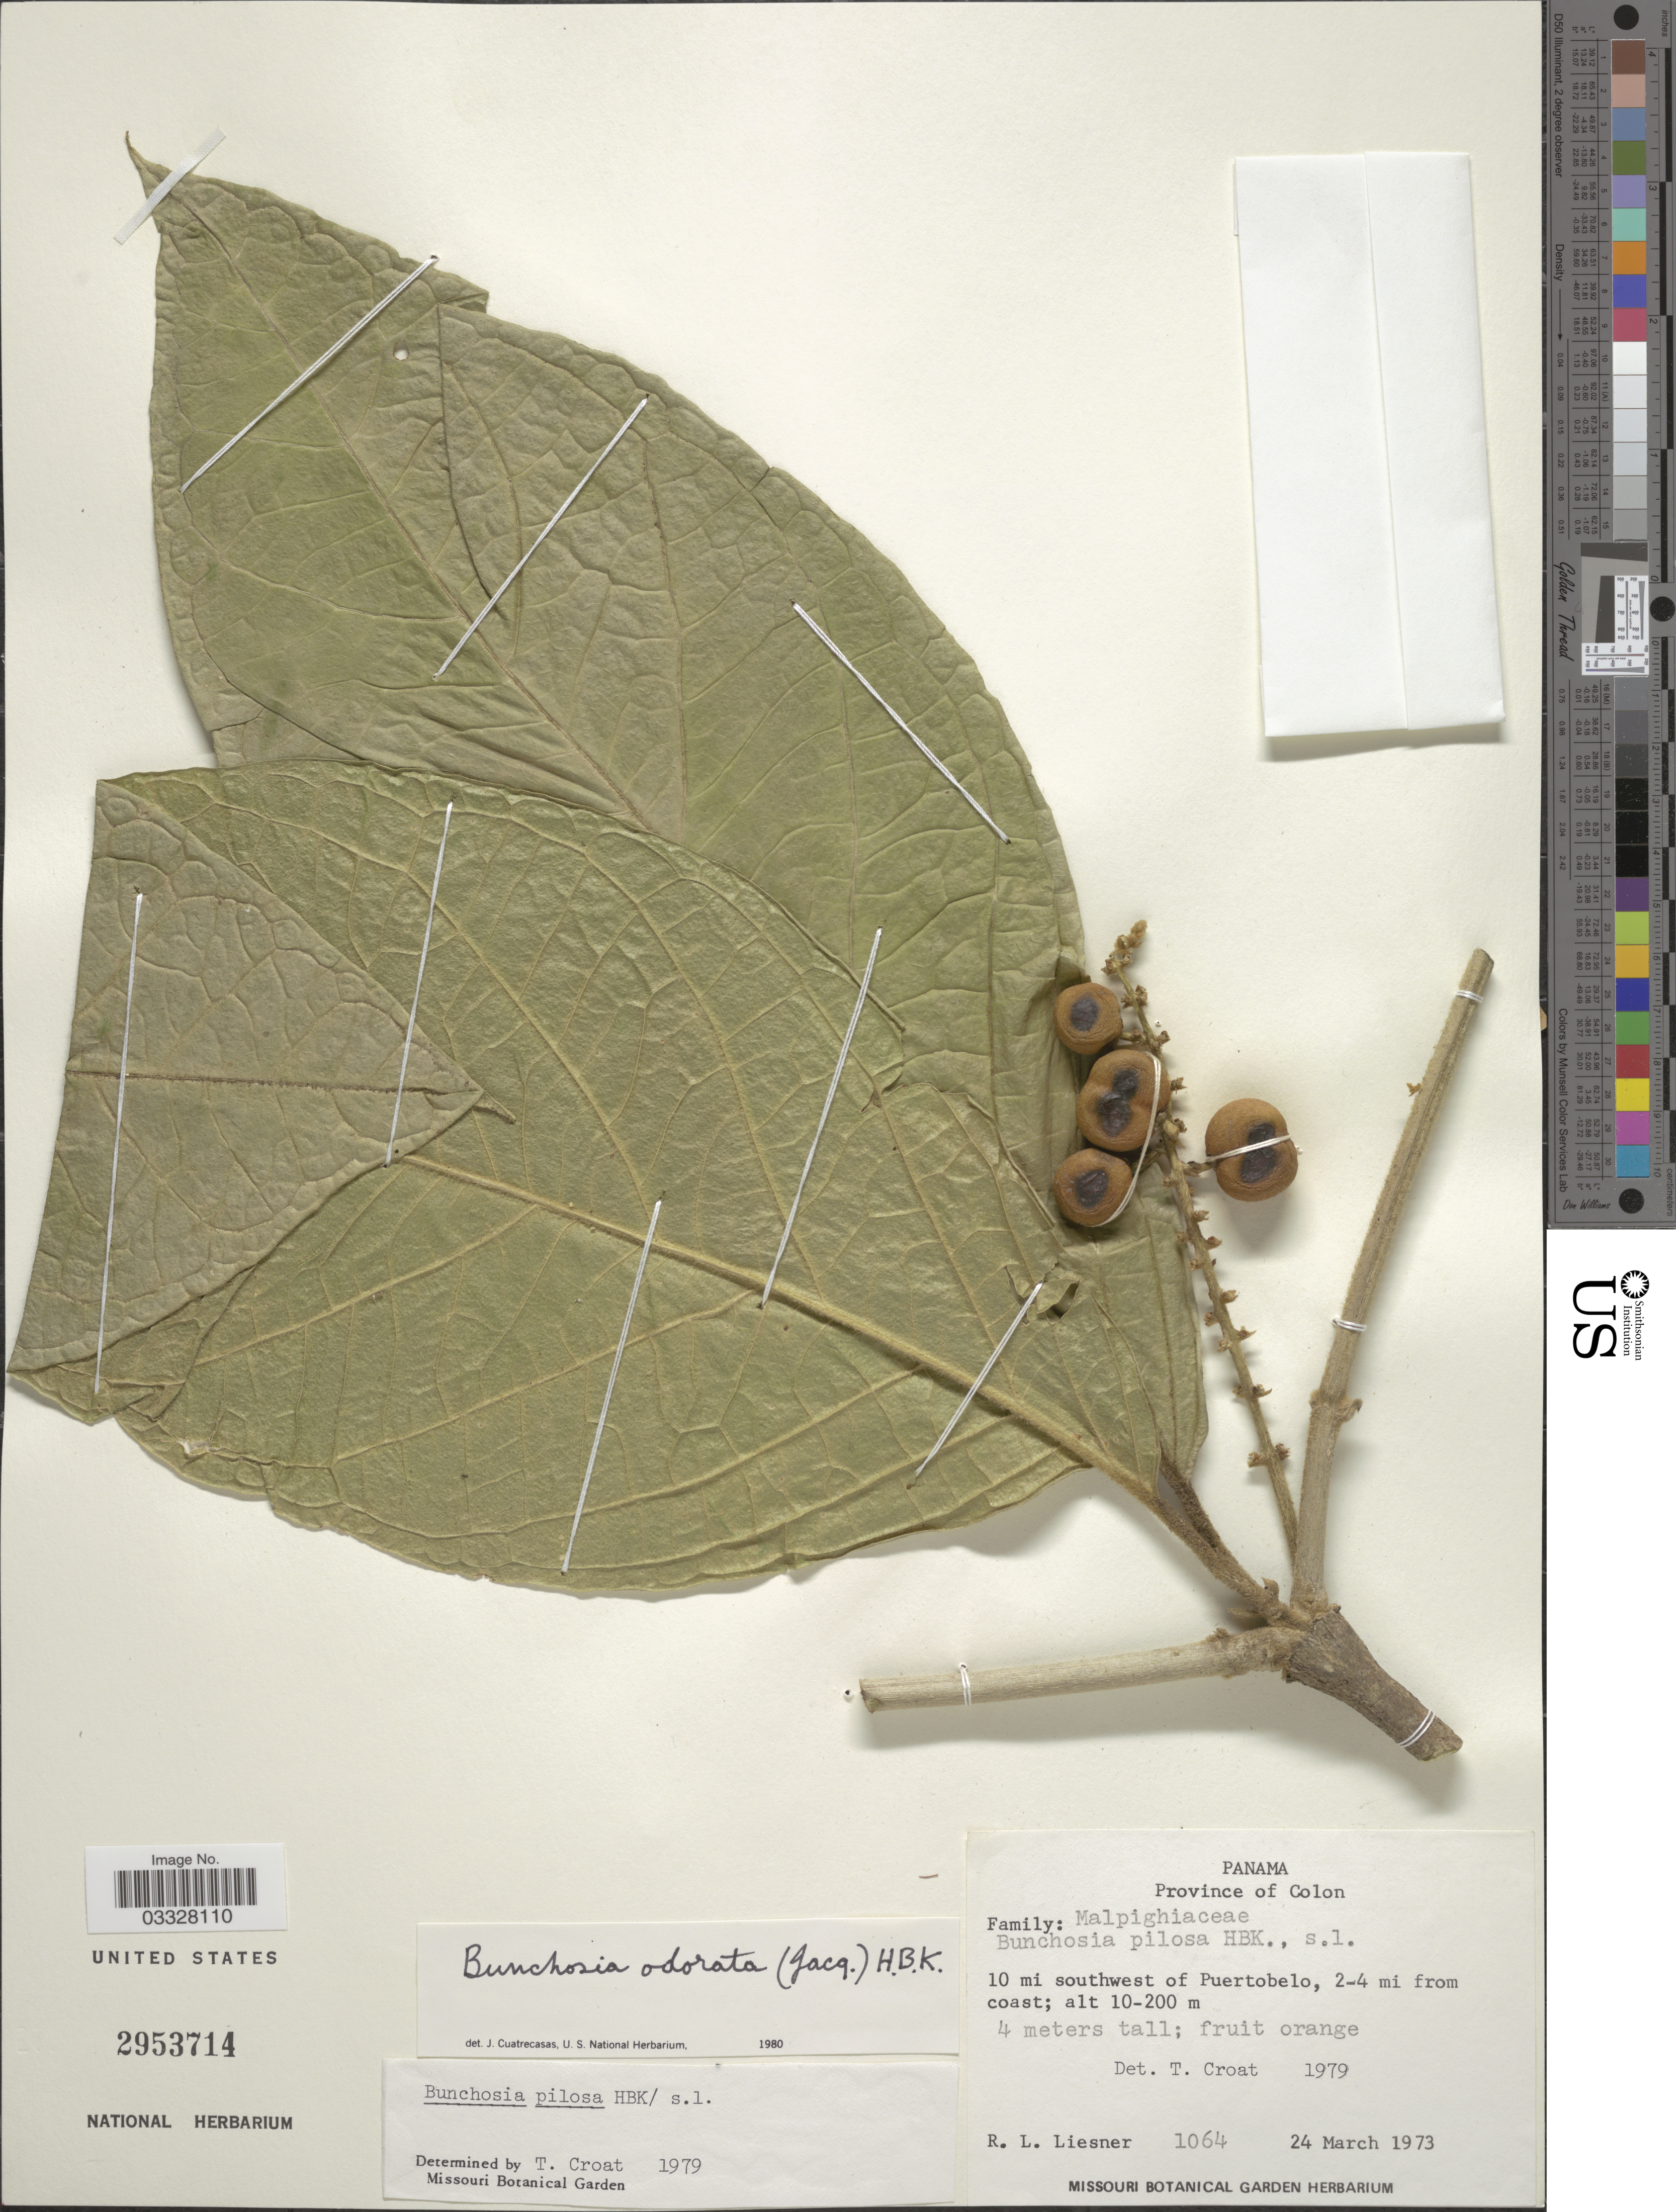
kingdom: Plantae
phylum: Tracheophyta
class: Magnoliopsida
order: Malpighiales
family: Malpighiaceae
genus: Bunchosia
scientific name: Bunchosia odorata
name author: (Jacq.) DC.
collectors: R. L. Liesner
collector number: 1064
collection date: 1973-03-24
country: Panama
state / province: Colón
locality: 10 mi southwest of Puertobelo, 2-4 mi from coast.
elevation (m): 10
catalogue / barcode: US 2953714